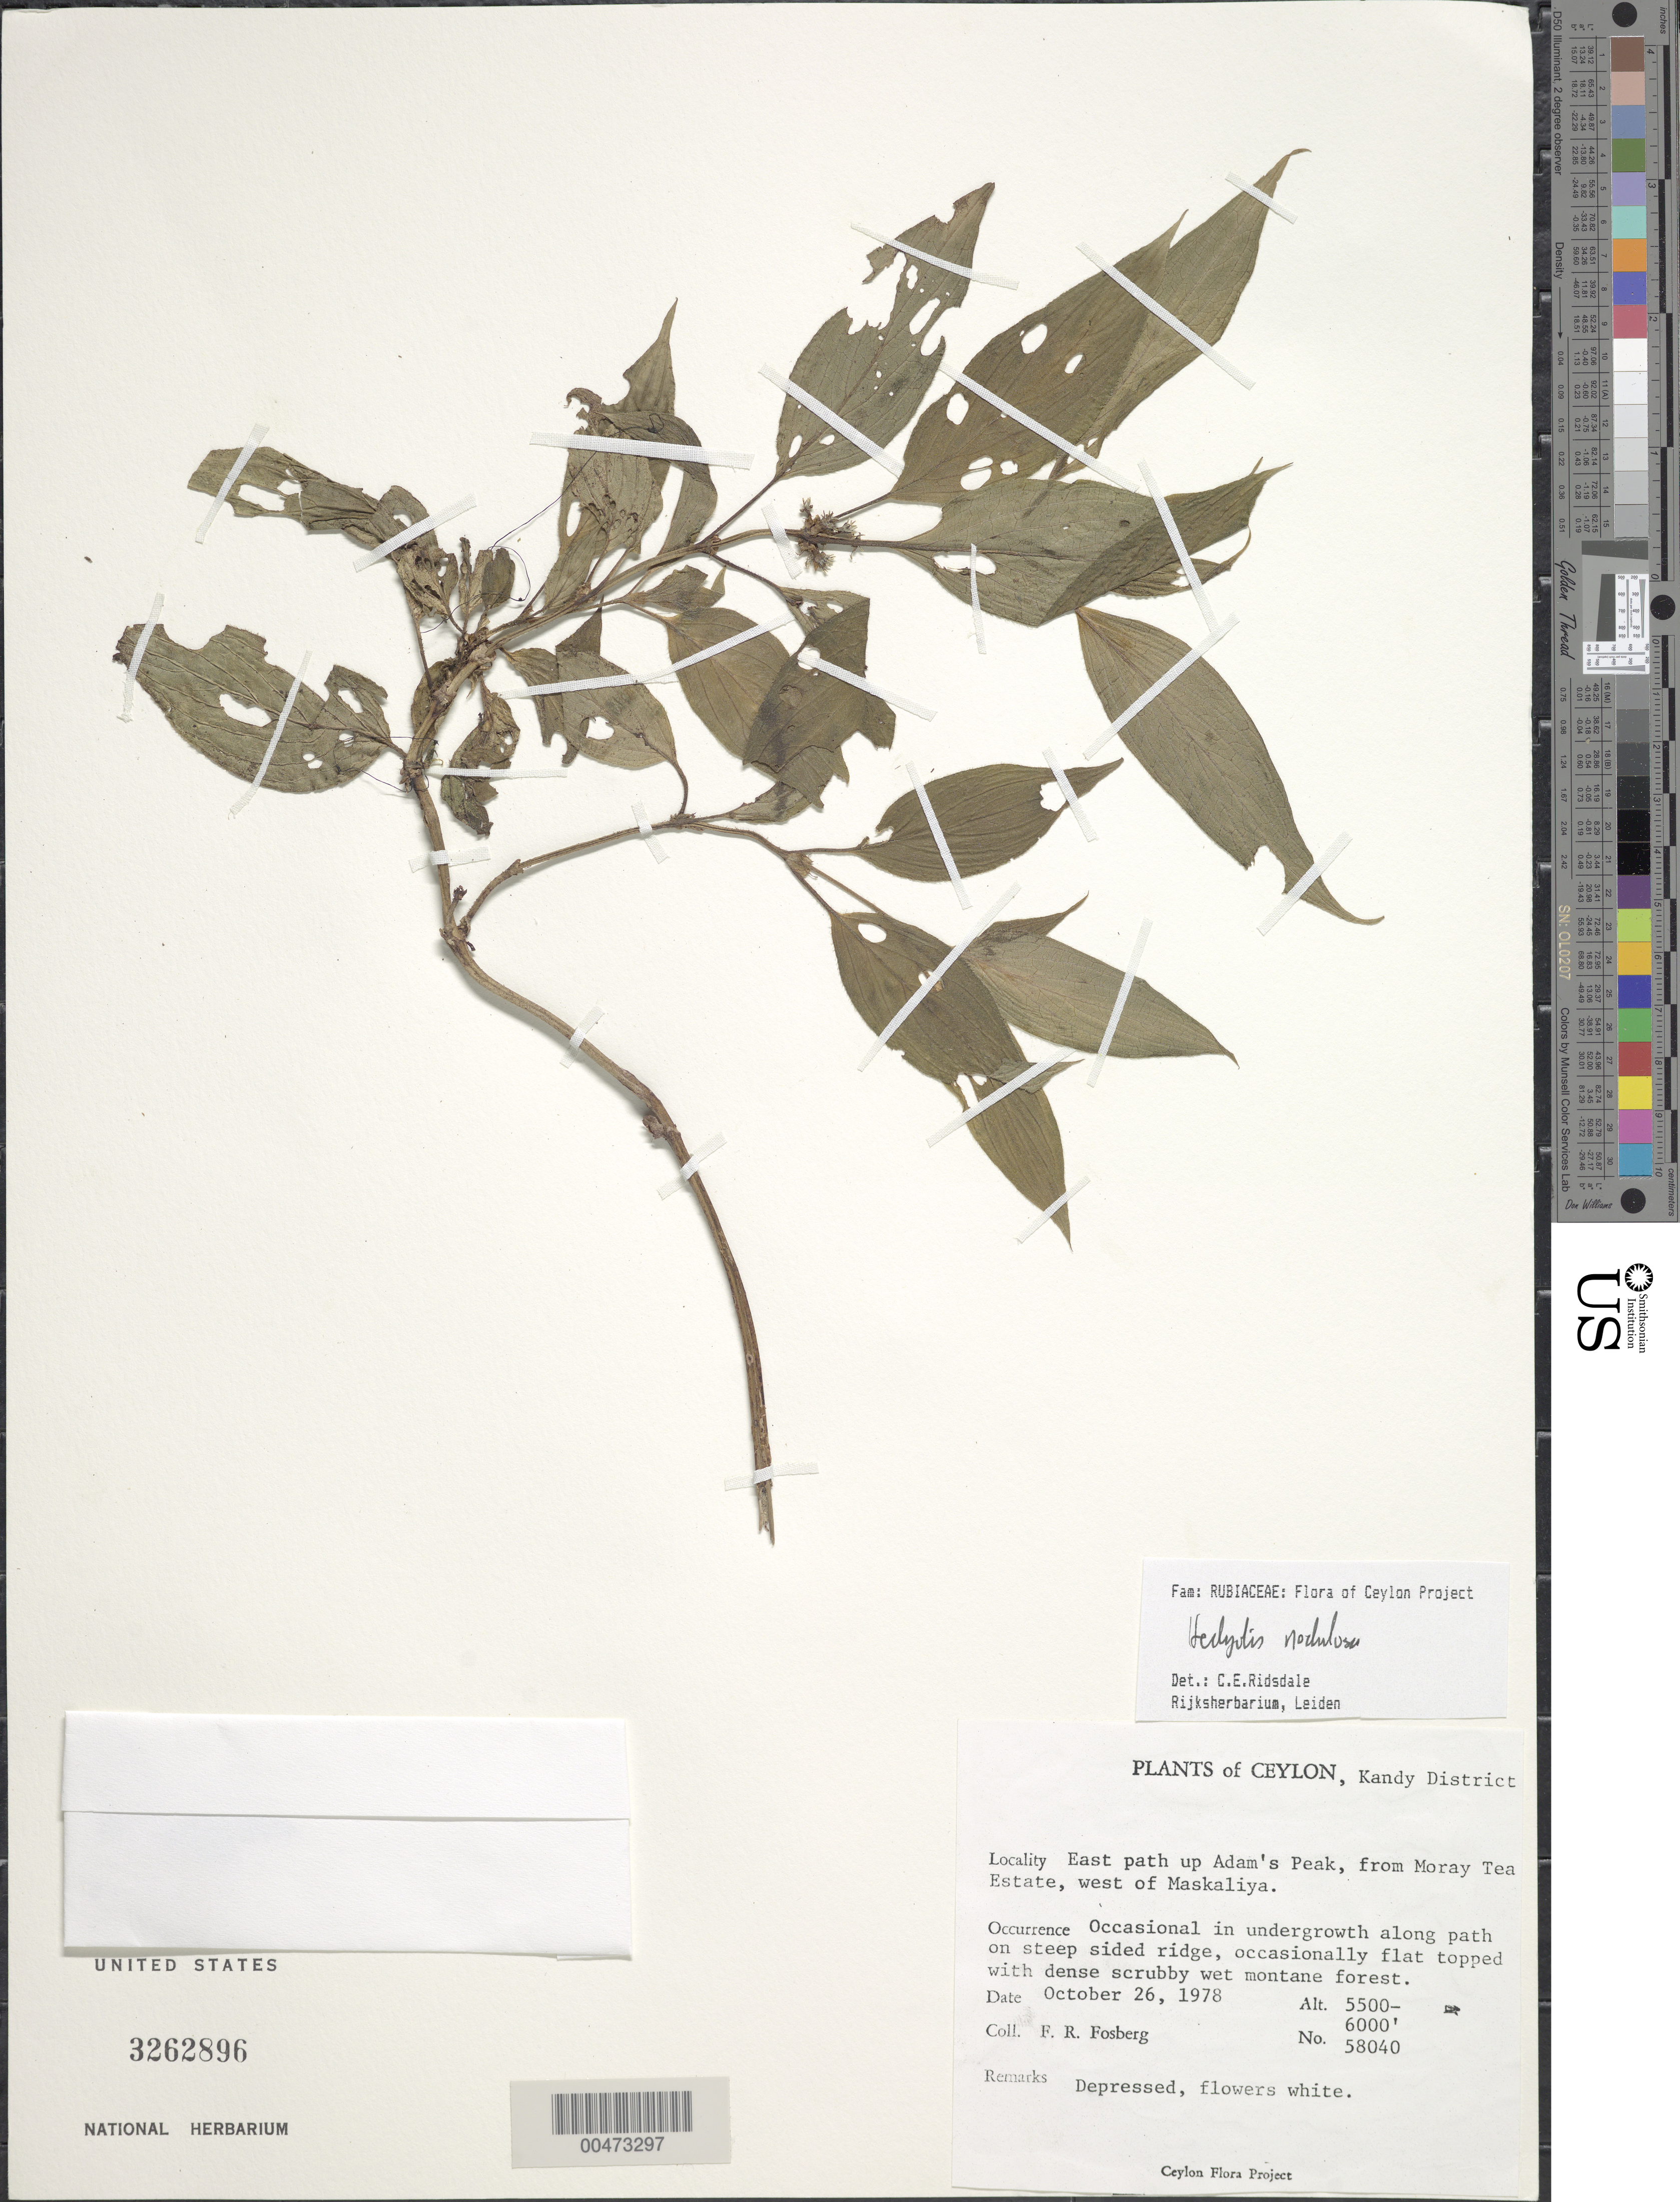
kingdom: Plantae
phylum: Tracheophyta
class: Magnoliopsida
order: Gentianales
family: Rubiaceae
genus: Hedyotis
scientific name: Hedyotis nodulosa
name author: Arn.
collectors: F. R. Fosberg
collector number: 58040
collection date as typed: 26 Oct 1978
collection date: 1978-10-26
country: Sri Lanka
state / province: Central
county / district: Kandy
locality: E path up Adam's Peak, from Moray Tea Estate, W of Maskaliya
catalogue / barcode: US 3262896